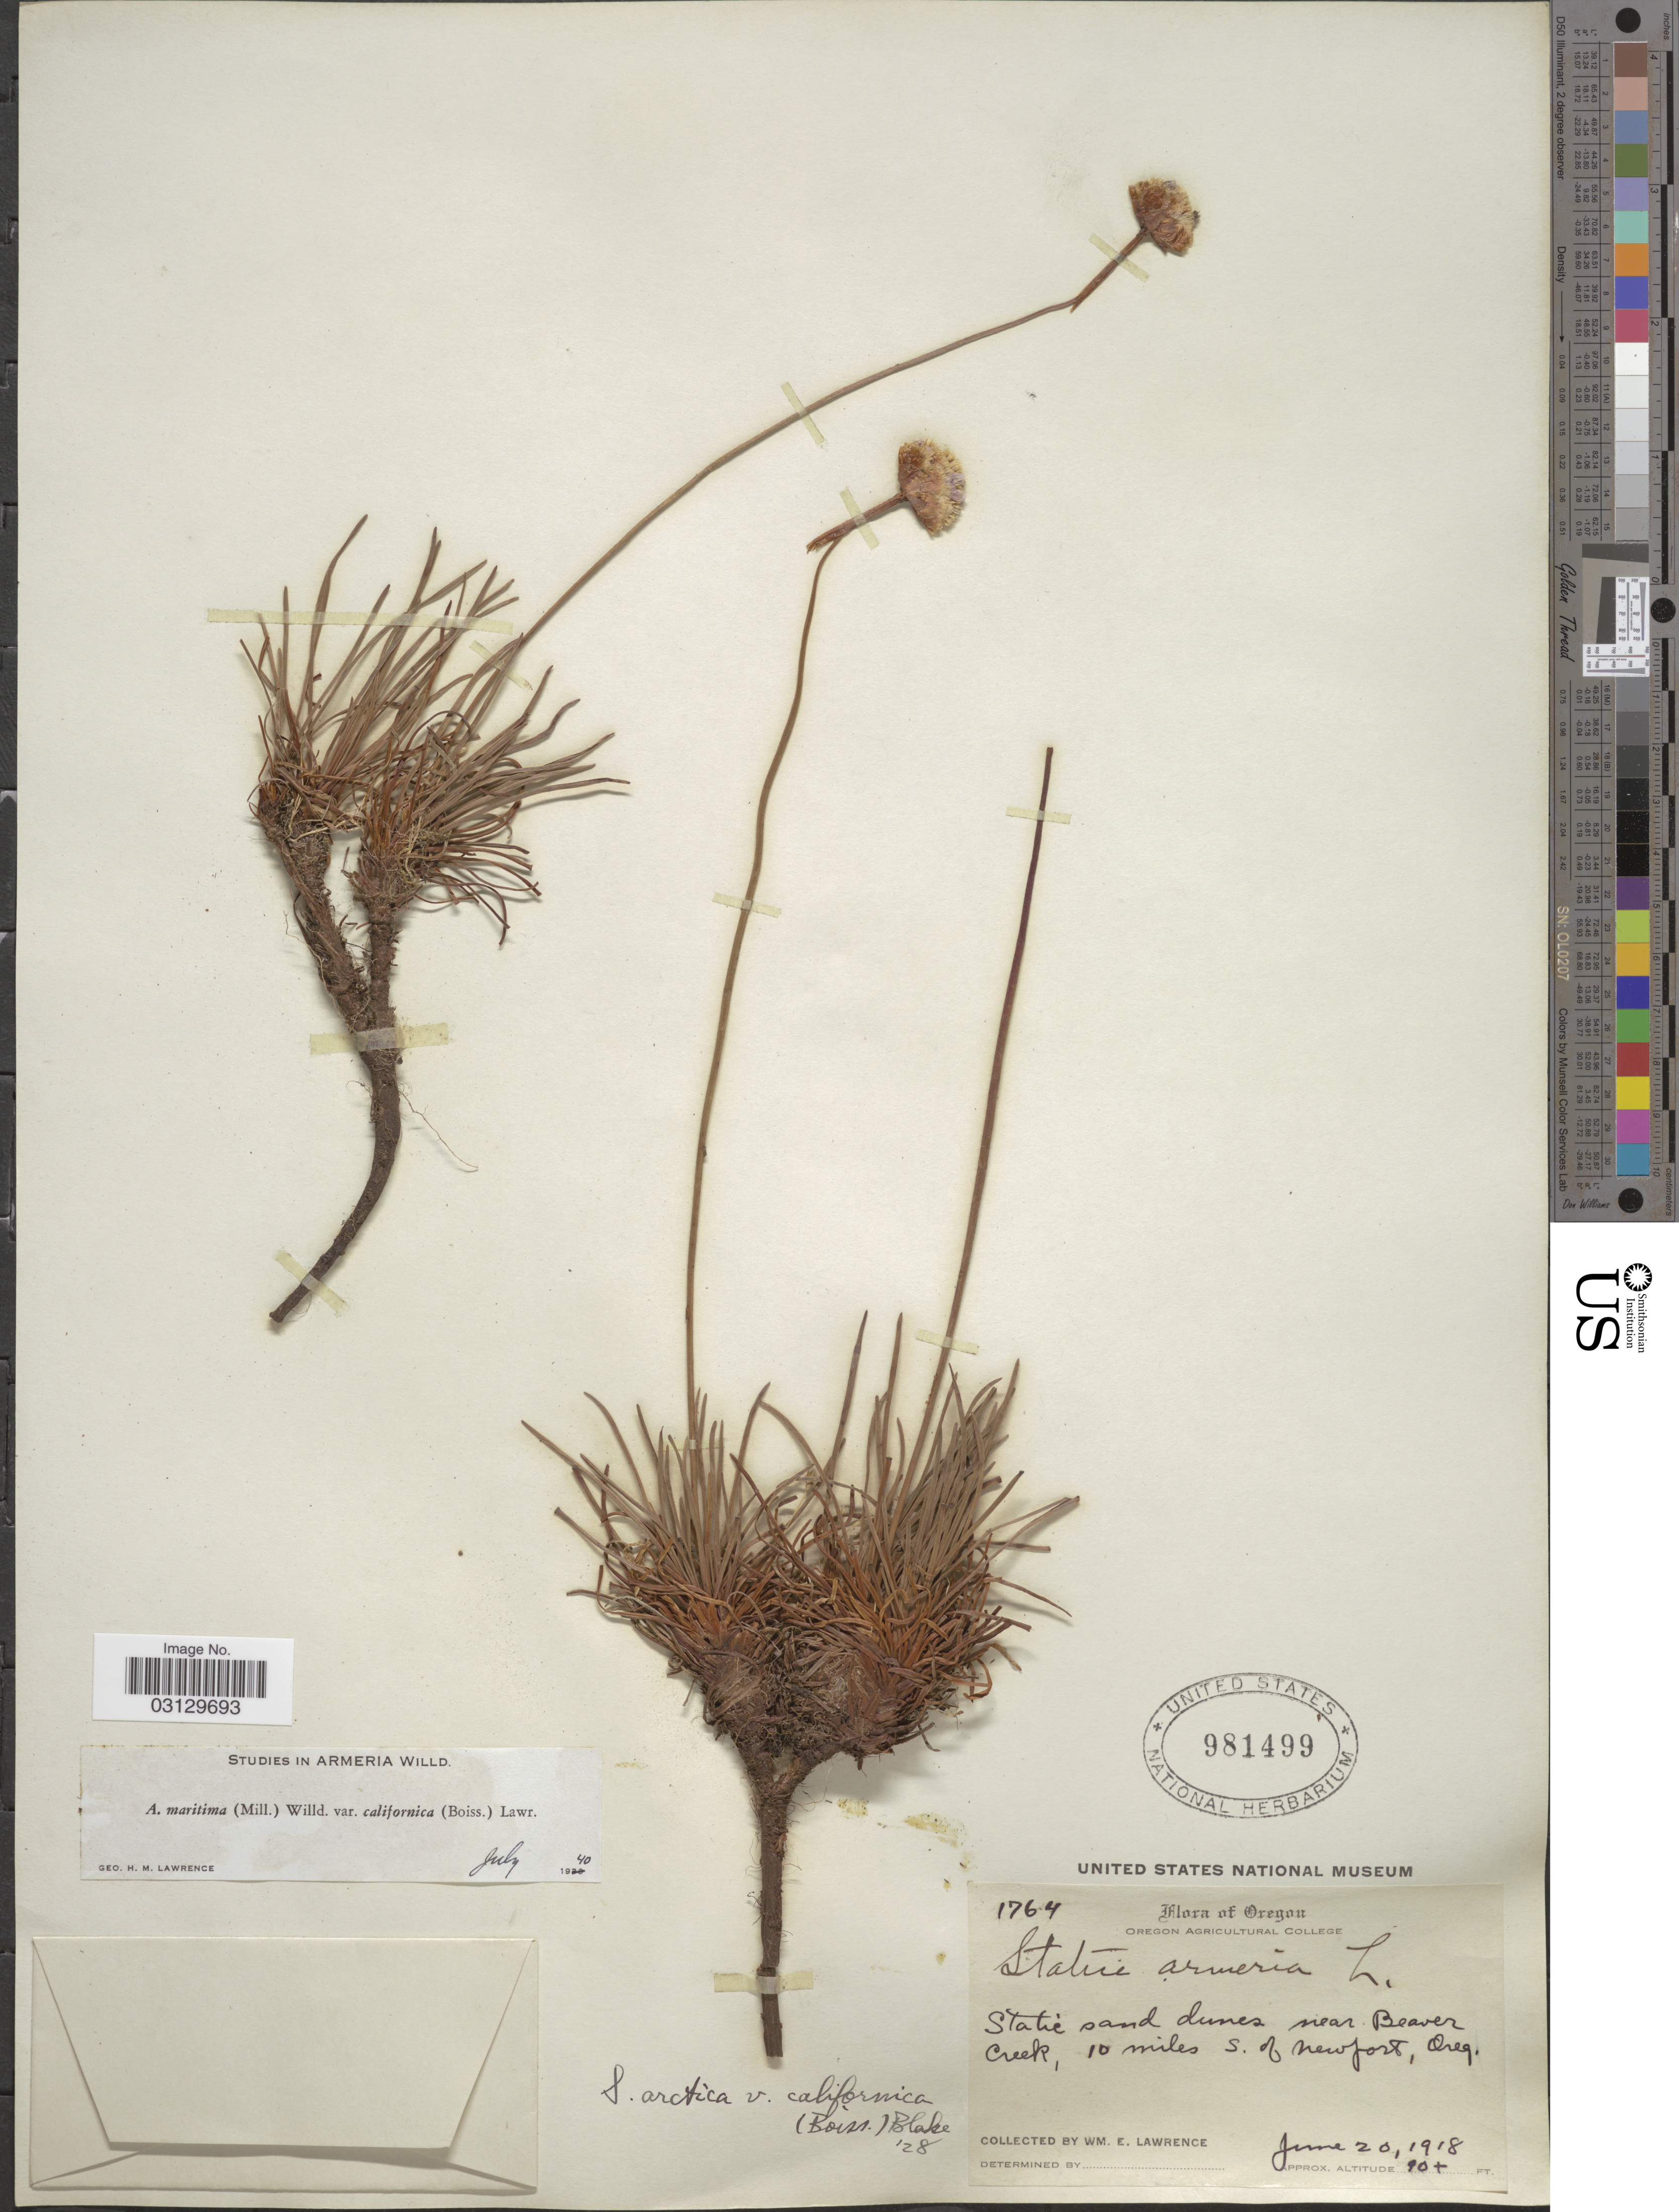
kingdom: Plantae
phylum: Tracheophyta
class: Magnoliopsida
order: Caryophyllales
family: Plumbaginaceae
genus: Armeria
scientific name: Armeria maritima subsp. californica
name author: (Boiss.) A.E. Porsild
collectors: W. Lawrence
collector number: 1764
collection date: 1918-06-20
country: United States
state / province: Oregon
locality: Near Beaver Creek, 10 miles S. of Newport, Oreg.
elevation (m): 27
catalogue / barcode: US 981499